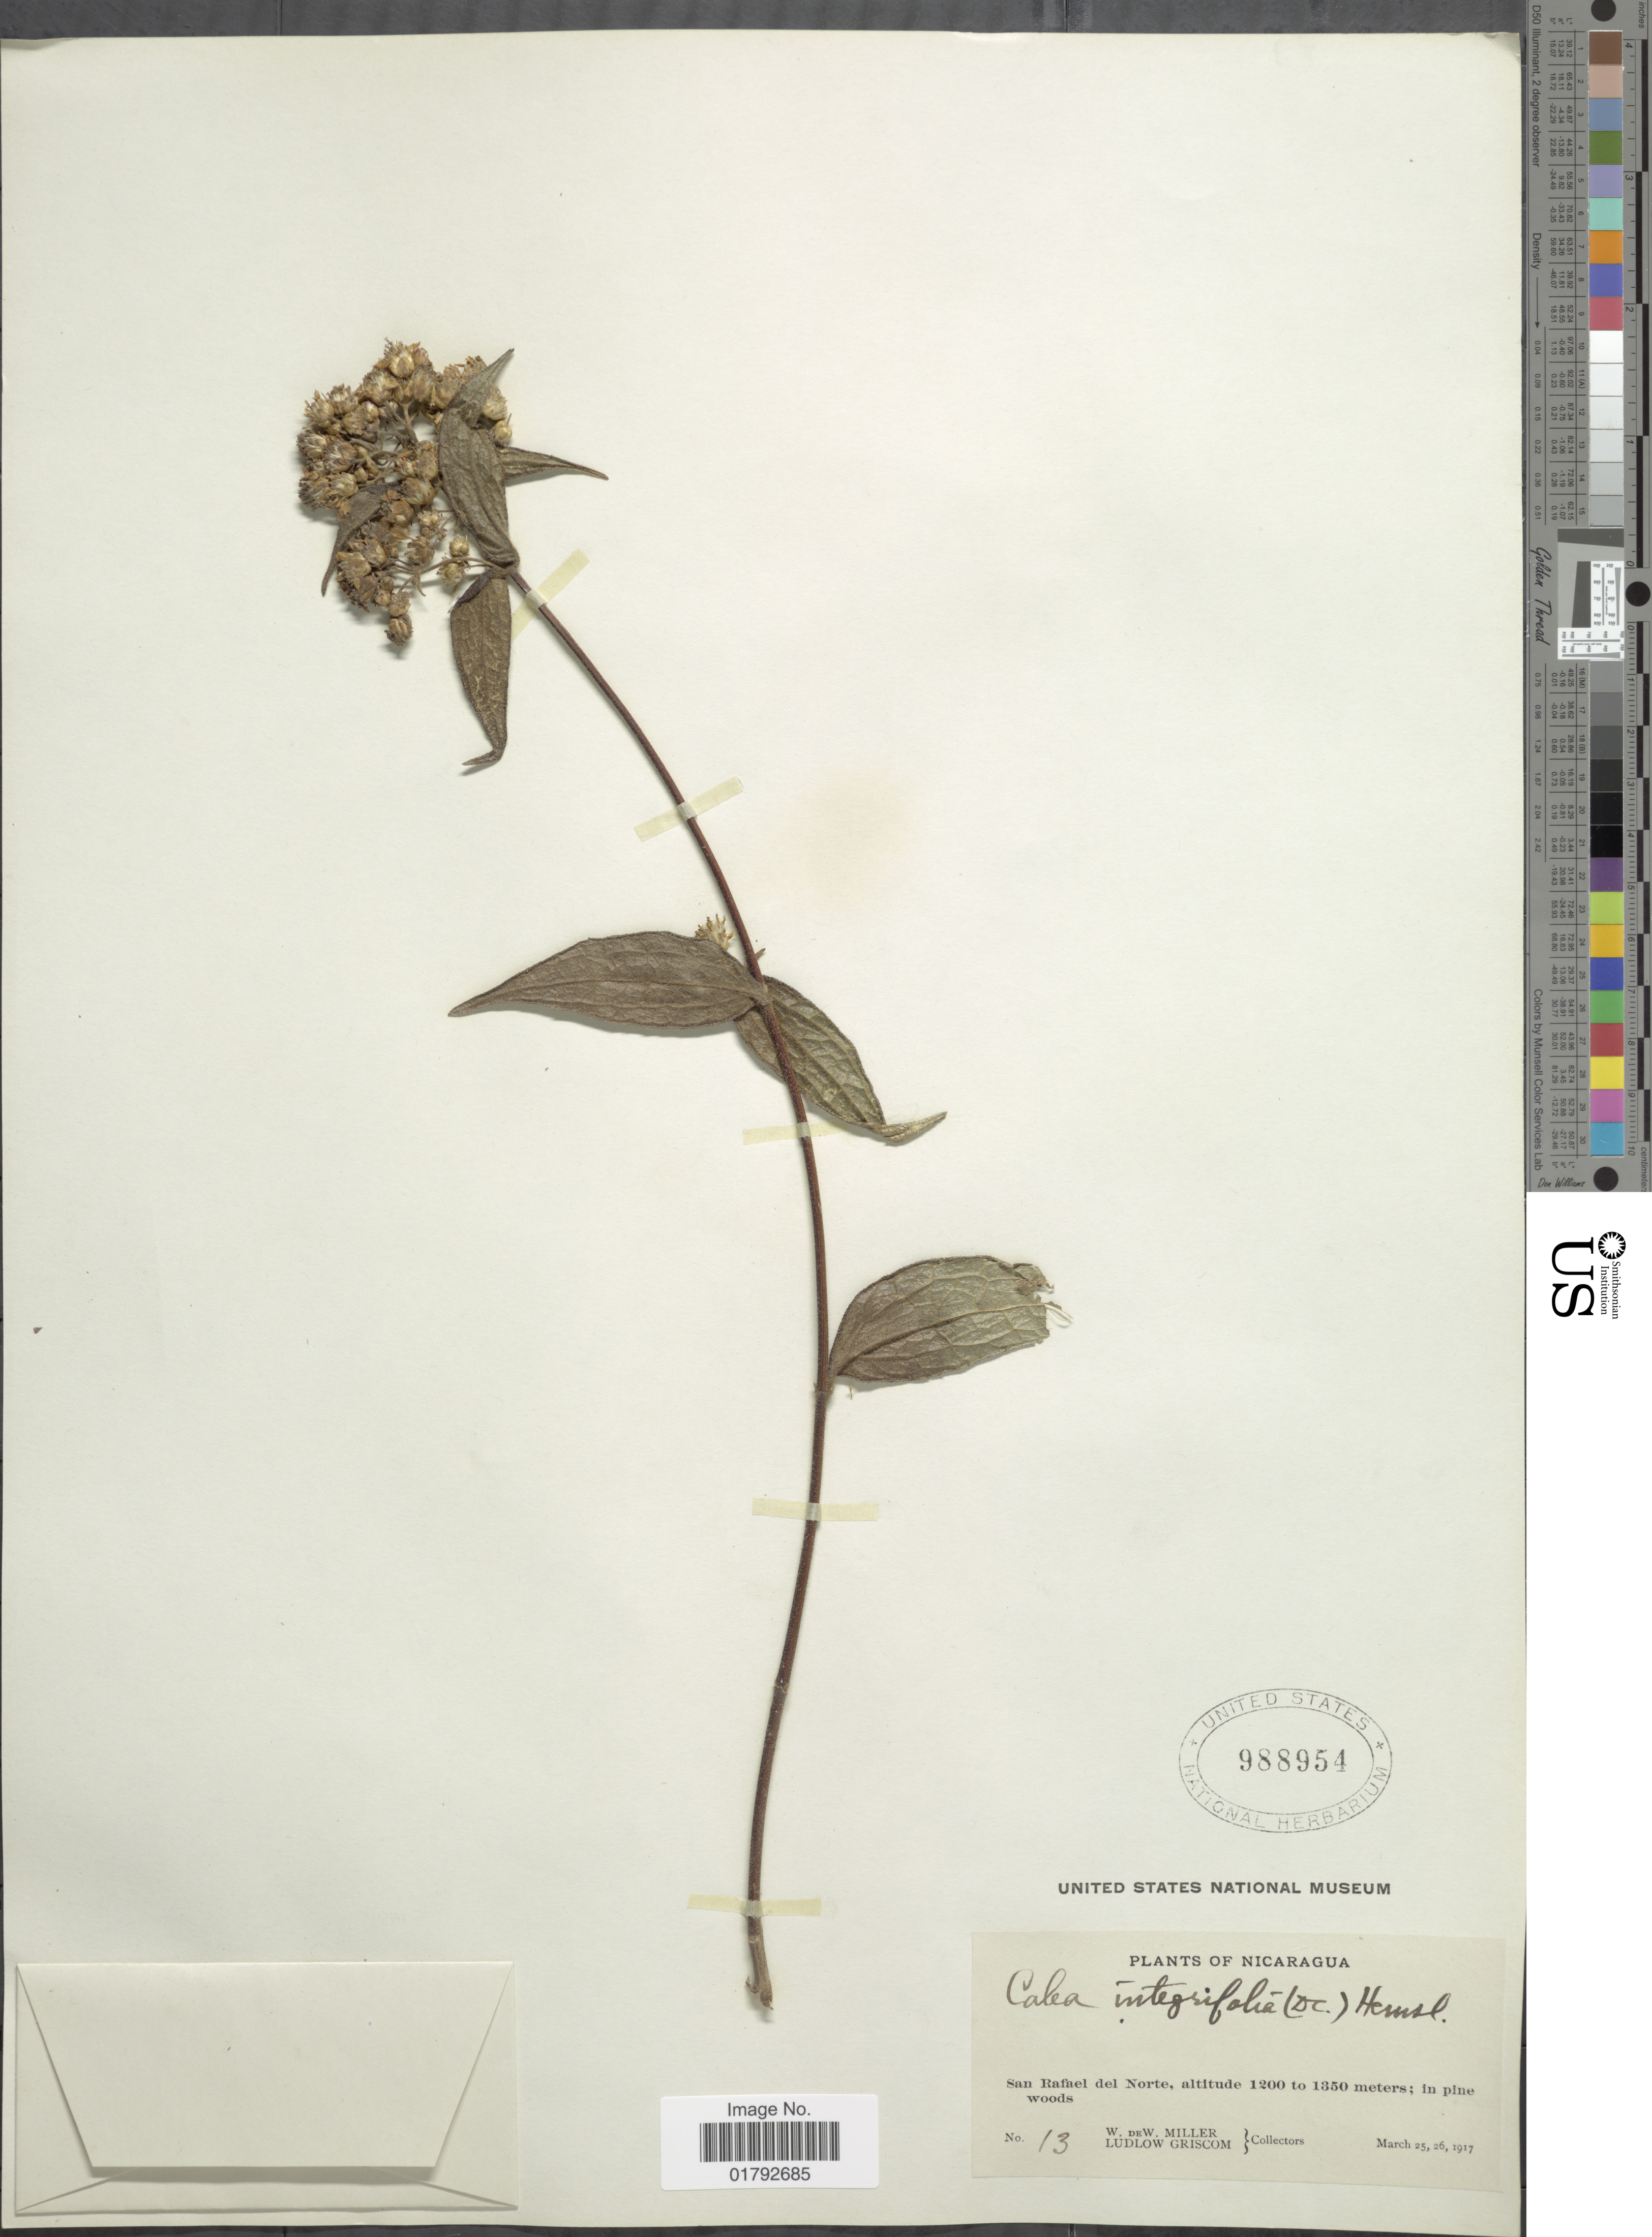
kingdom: Plantae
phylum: Tracheophyta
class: Magnoliopsida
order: Asterales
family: Asteraceae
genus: Alloispermum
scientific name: Alloispermum integrifolium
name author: (DC.) H. Rob.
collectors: W. Miller & L. Griscom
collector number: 13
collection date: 1917-03-25/1917-03-26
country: Nicaragua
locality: San Rafael del Norte. In pine woods.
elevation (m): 1200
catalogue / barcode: US 988954